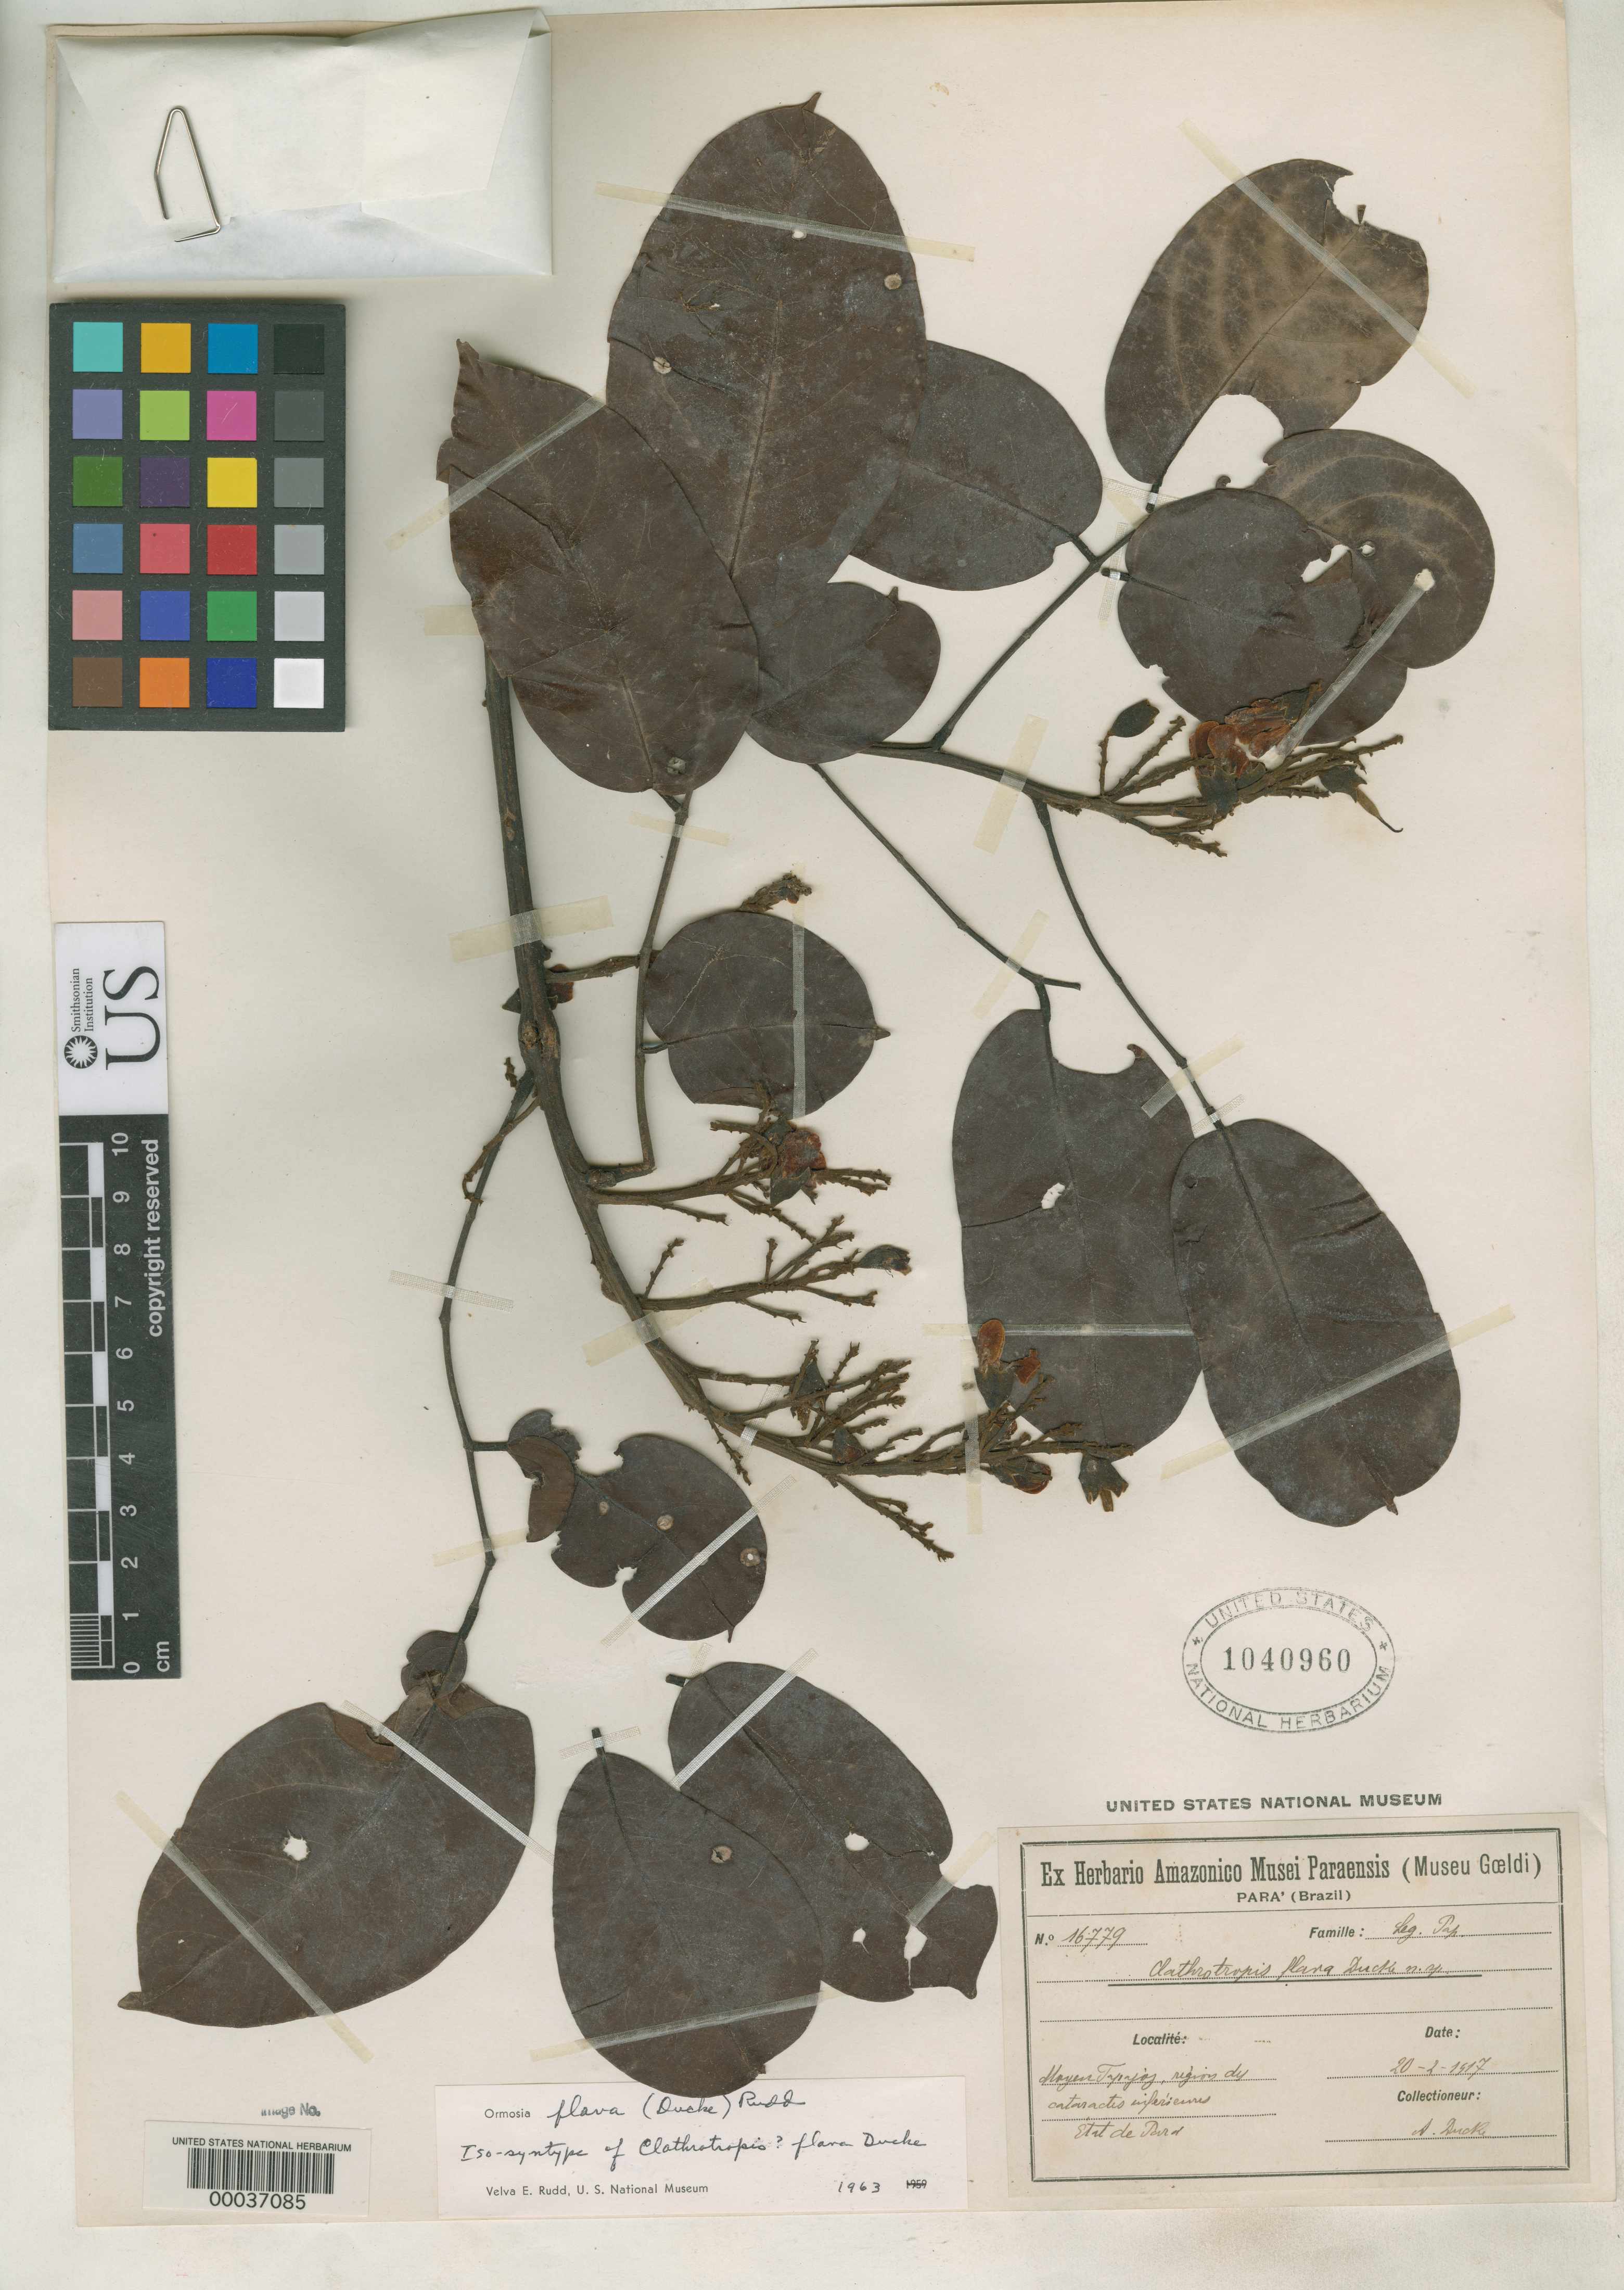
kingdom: Plantae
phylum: Tracheophyta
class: Magnoliopsida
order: Fabales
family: Fabaceae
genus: Clathrotropis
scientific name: Clathrotropis flava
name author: Ducke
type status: Isosyntype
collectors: A. Ducke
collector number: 16746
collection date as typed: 20 Feb 1907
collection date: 1907-02-20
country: Brazil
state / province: Minas Gerais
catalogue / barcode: US 1040960